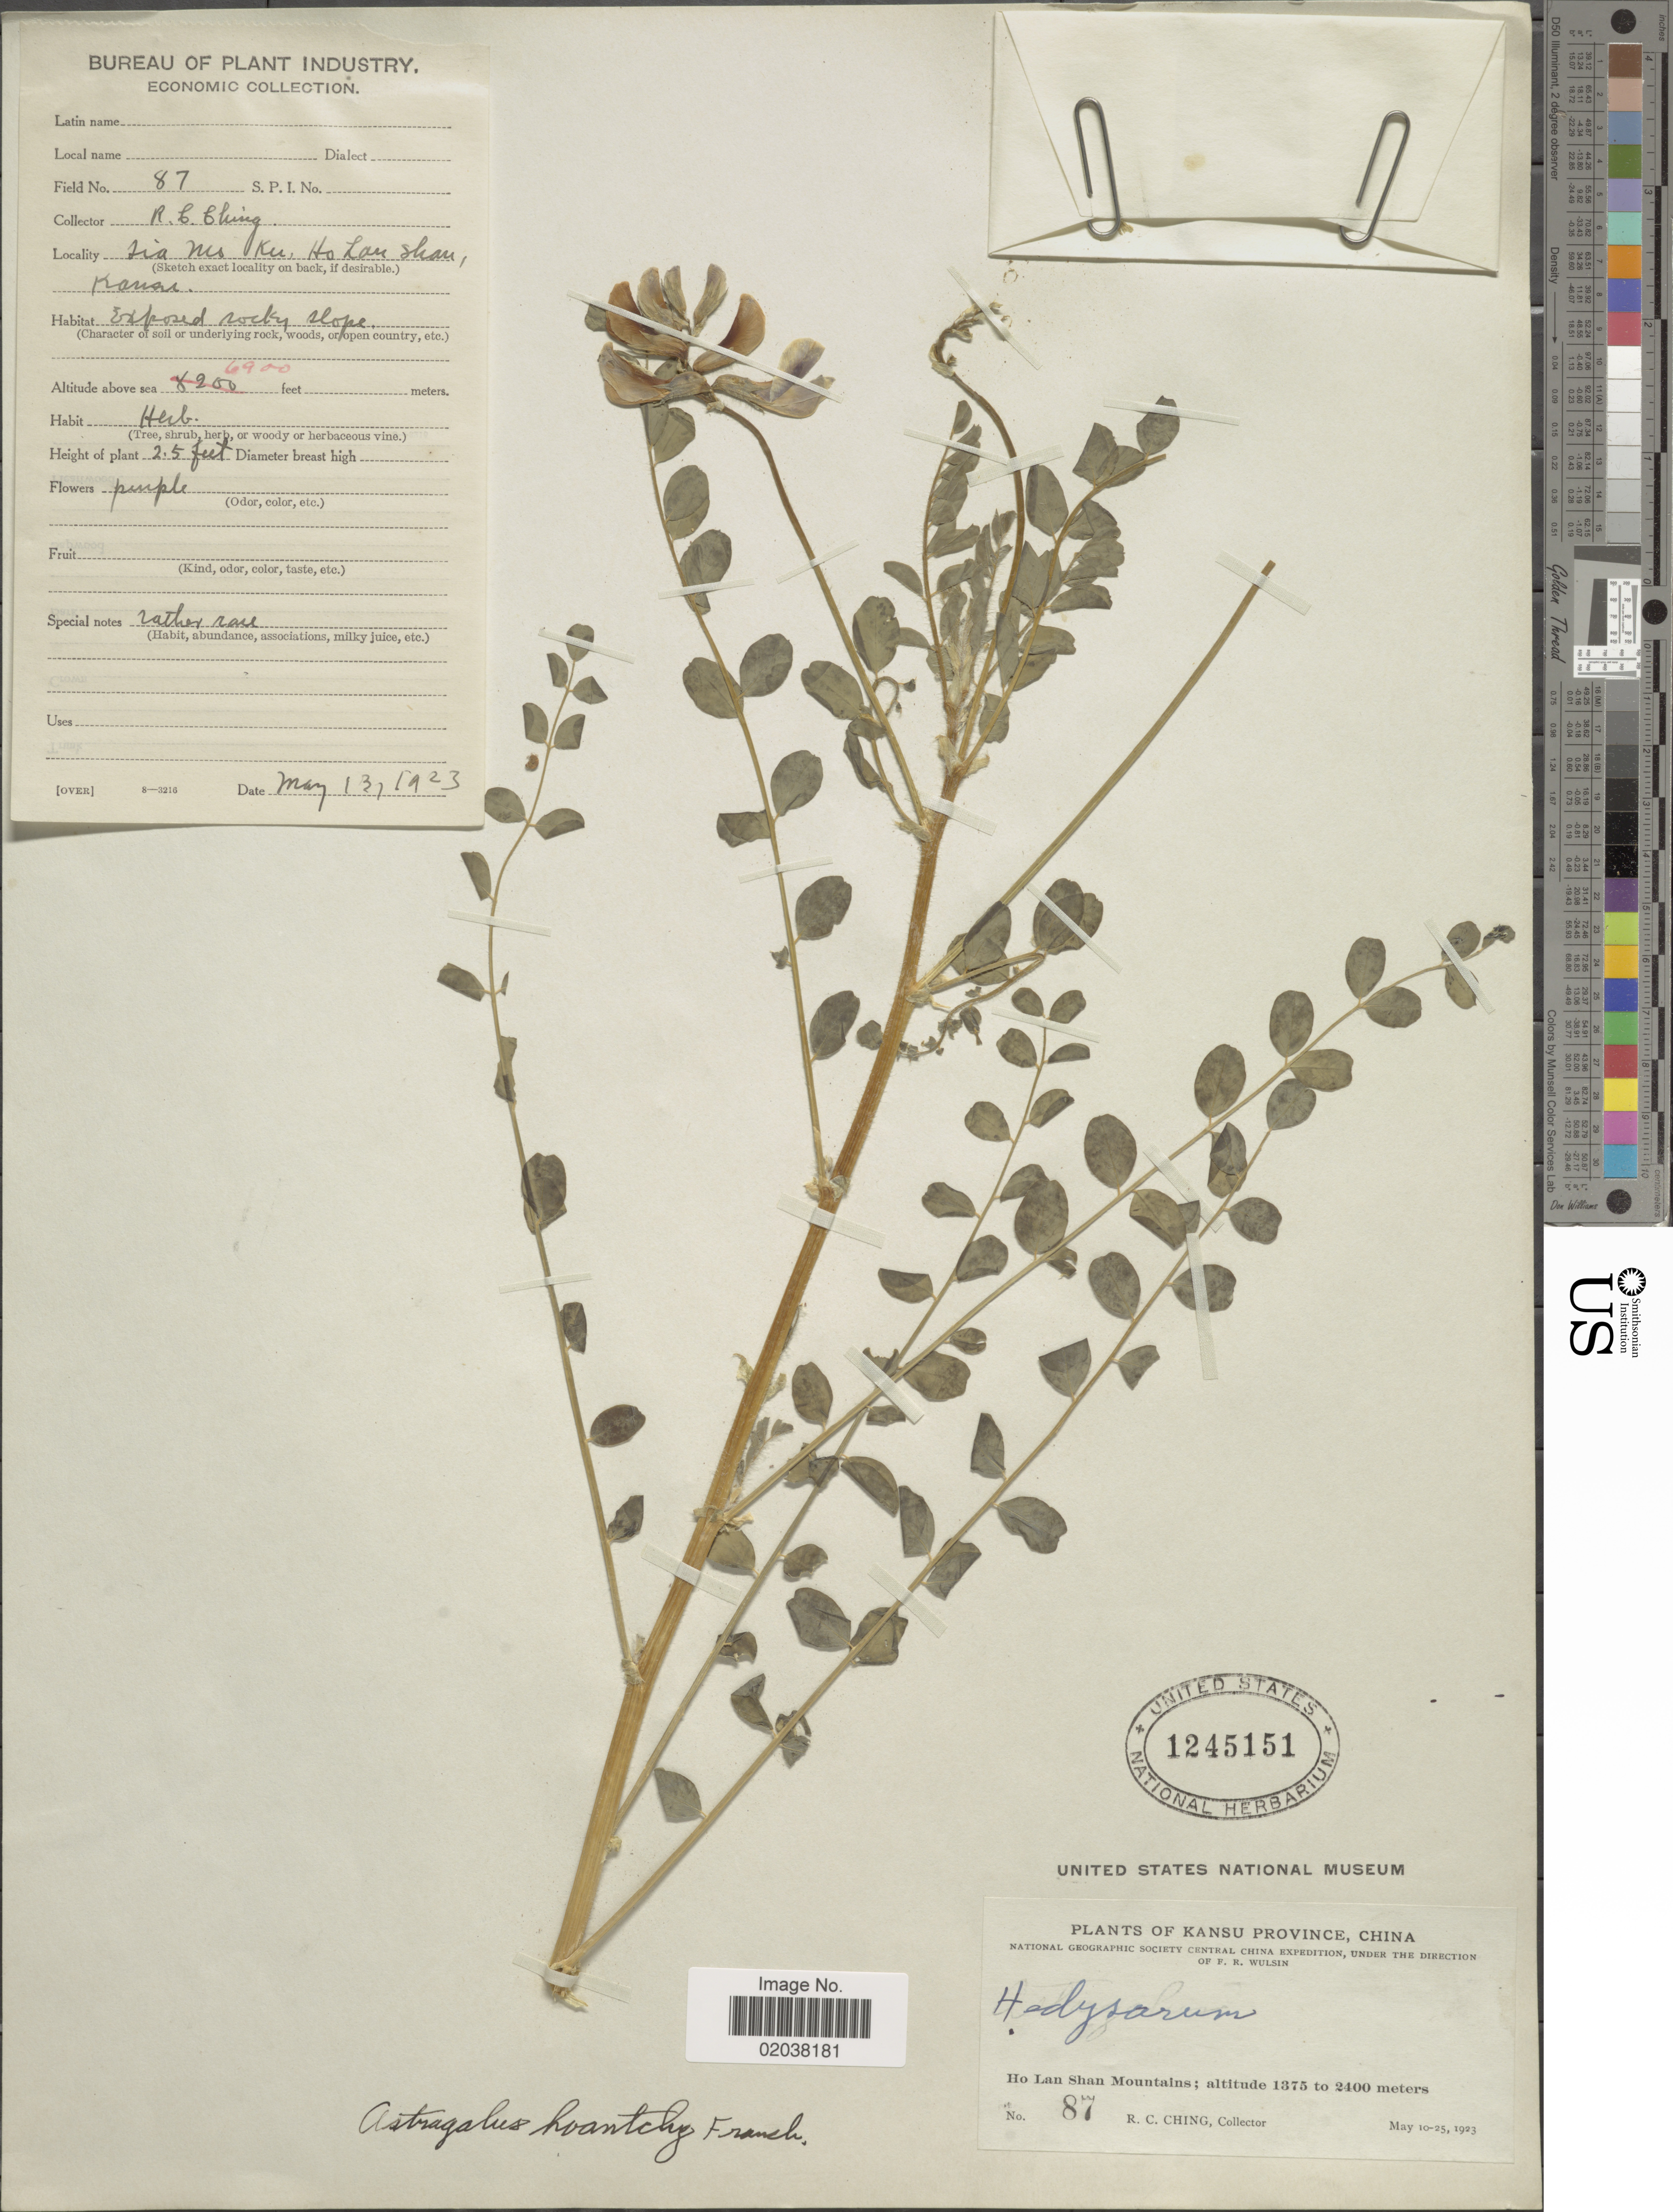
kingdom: Plantae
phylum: Tracheophyta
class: Magnoliopsida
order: Fabales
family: Fabaceae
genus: Astragalus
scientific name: Astragalus hoantchy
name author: Franch.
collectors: R. C. Ching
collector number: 87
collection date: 1923-05-10/1923-05-25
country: China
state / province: Gansu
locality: Kansu Province, Ho Lan Shan Mountains, Sia Mo Ku, exposed on rocky slope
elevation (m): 2103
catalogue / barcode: US 1245151